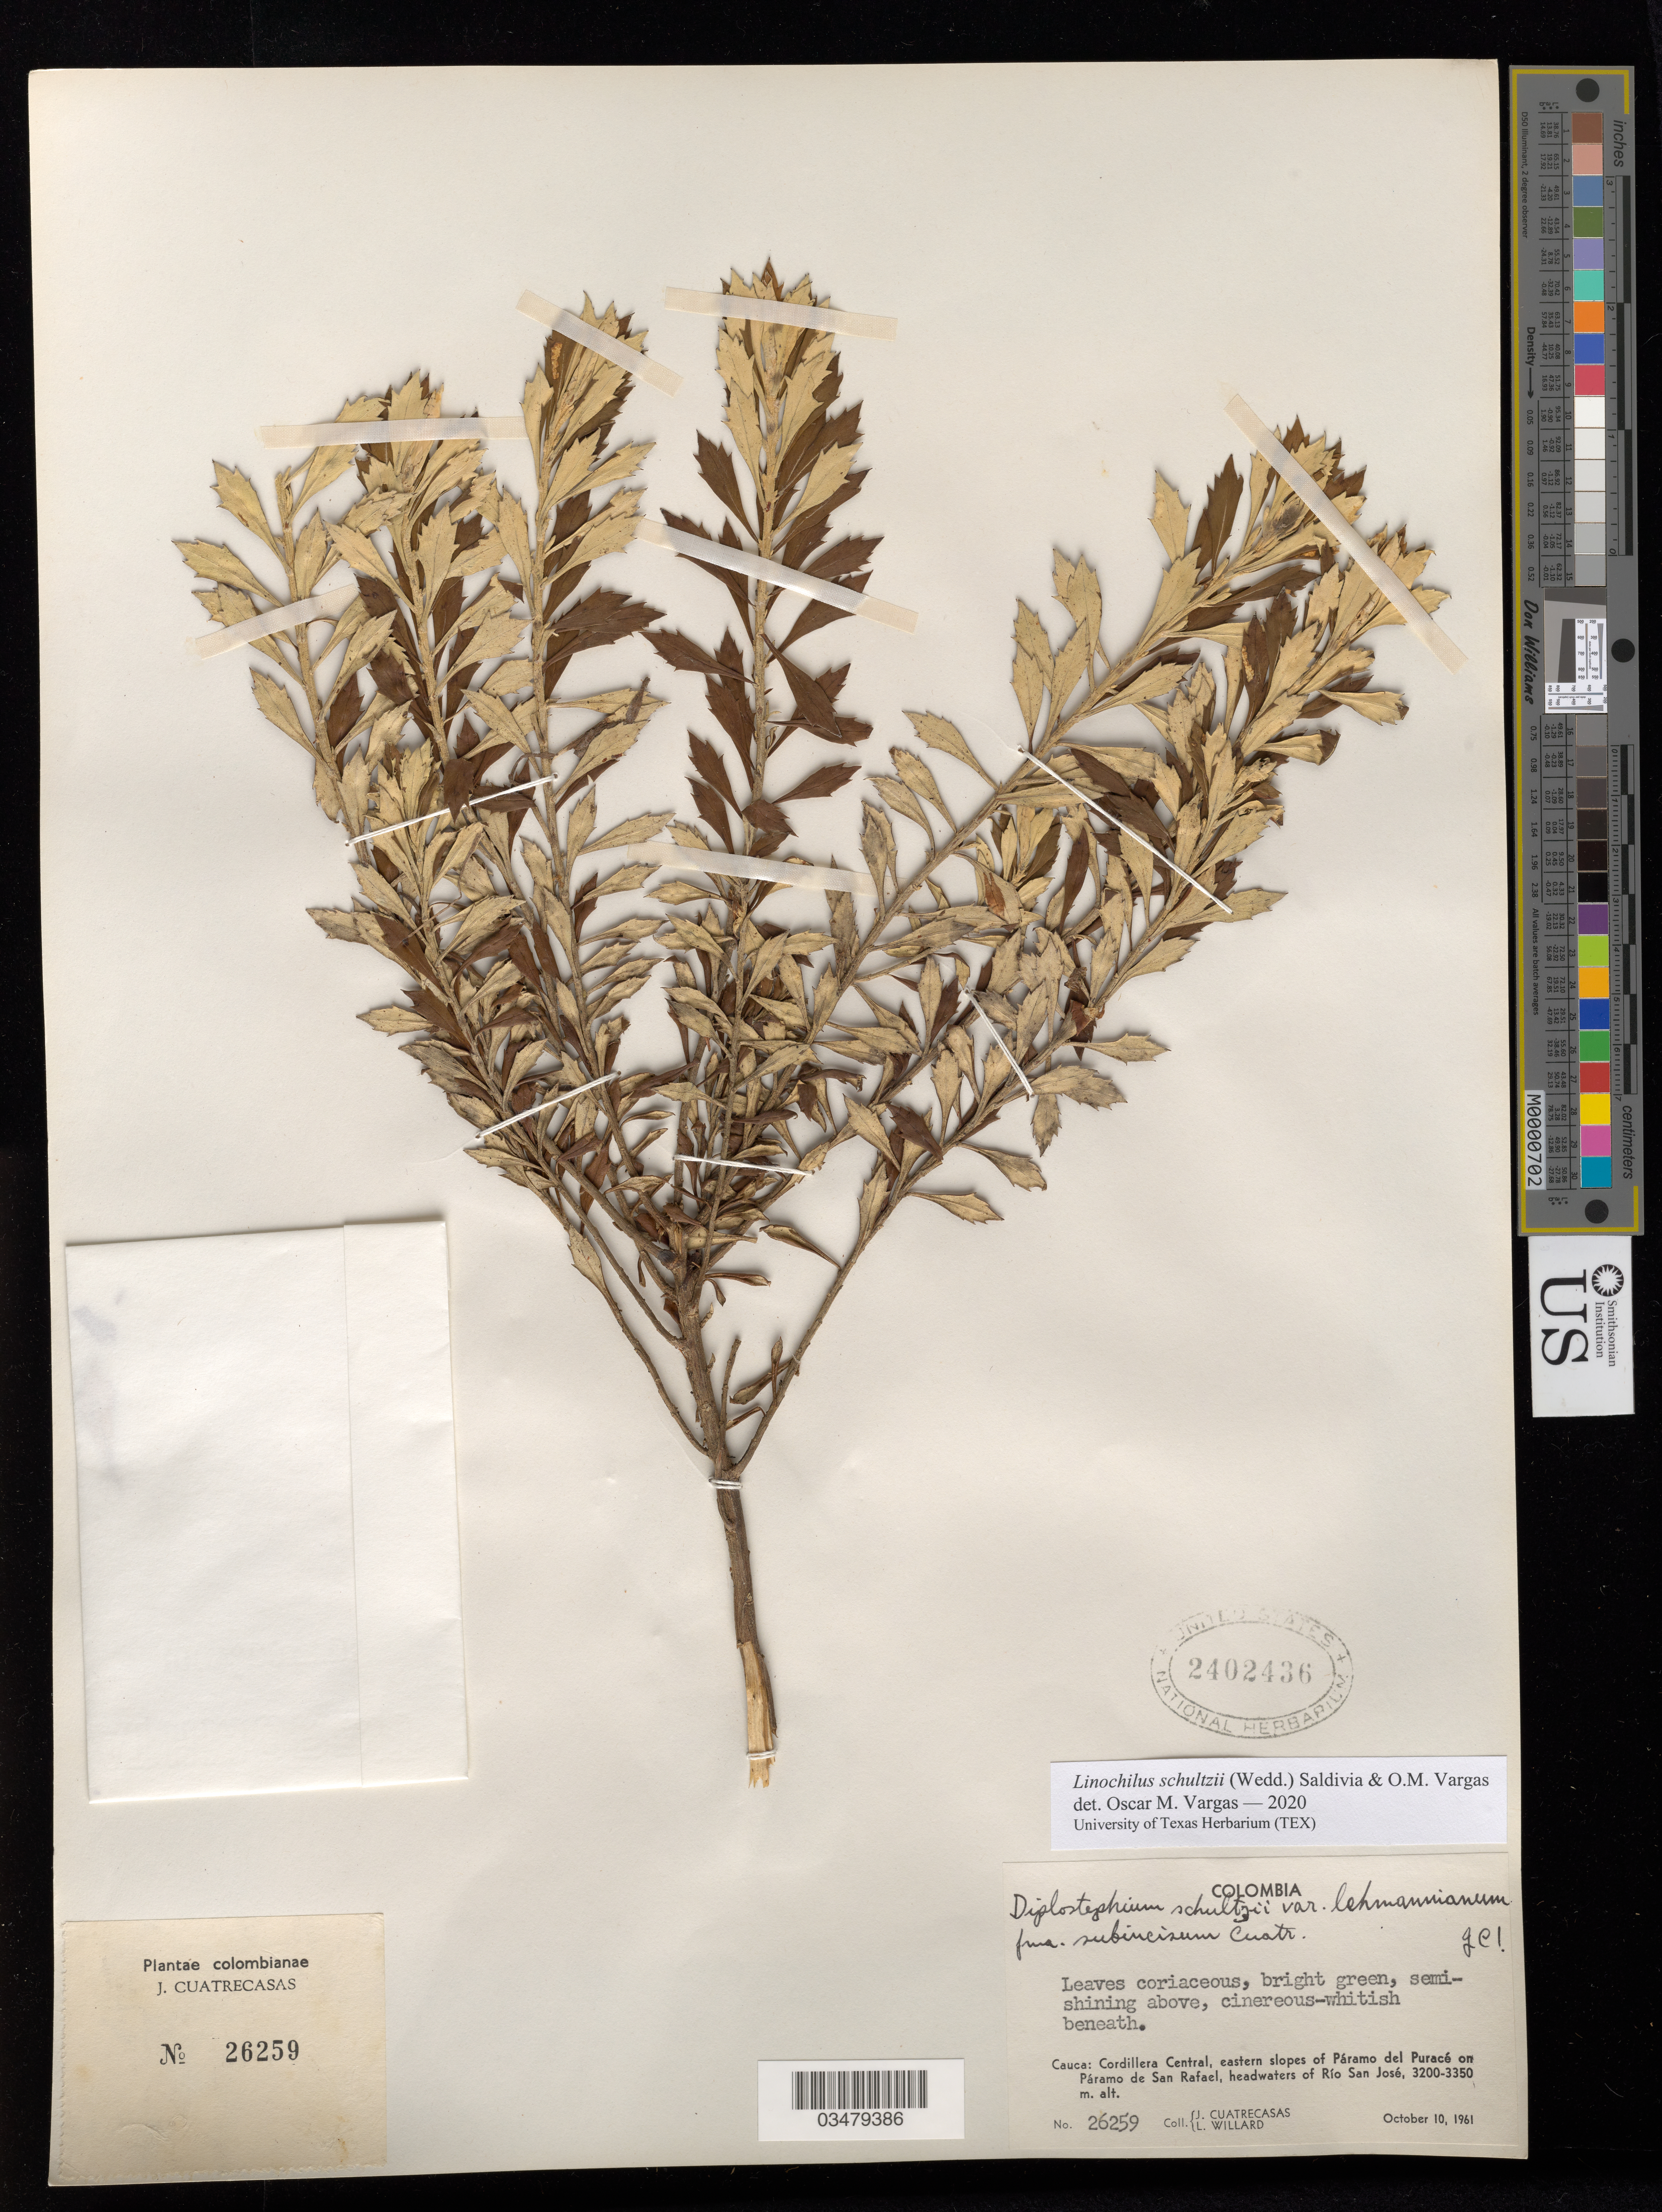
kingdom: Plantae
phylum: Tracheophyta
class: Magnoliopsida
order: Asterales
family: Asteraceae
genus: Linochilus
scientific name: Linochilus schultzii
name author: (Wedd.) Saldivia & O.M. Vargas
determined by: Vargas, Oscar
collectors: J. Cuatrecasas & L. Willard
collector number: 26259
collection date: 1961-10-10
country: Colombia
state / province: Cauca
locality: Cordillera Central; eastern slopes of Páramo del Puracé on Páramo de San Rafael, headwaters of Río San José.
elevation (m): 3200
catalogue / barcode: US 2402436